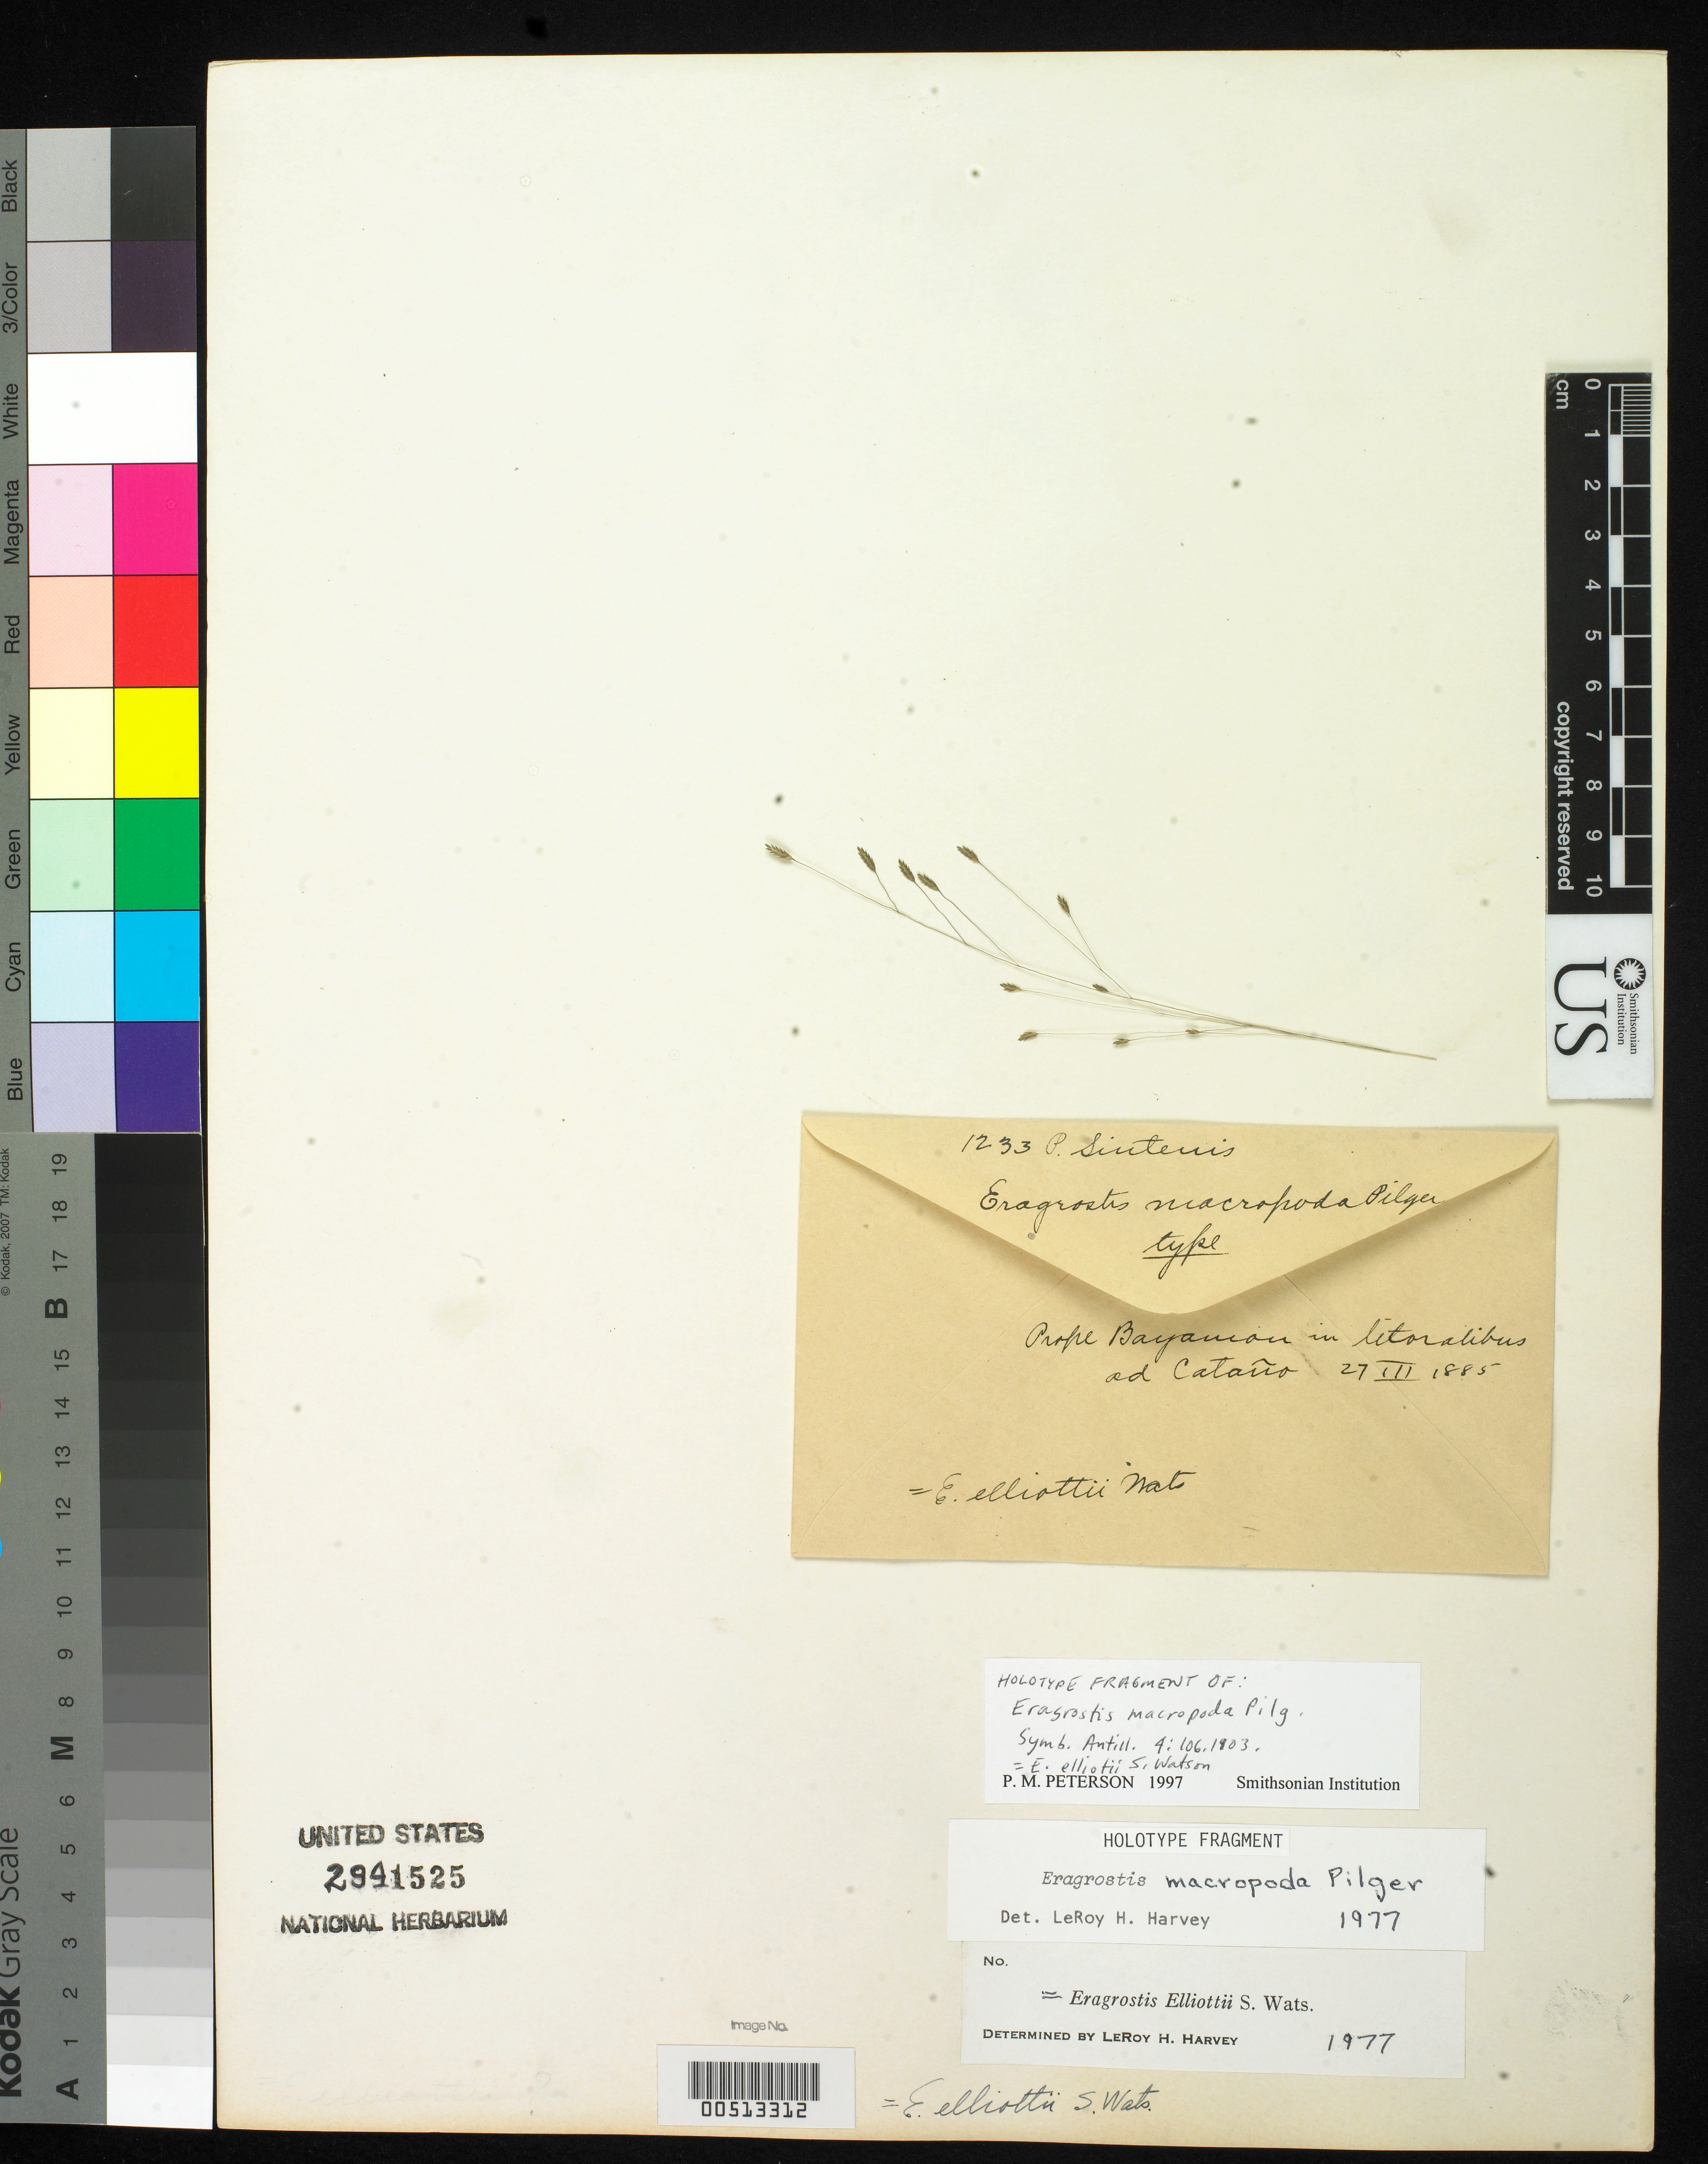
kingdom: Plantae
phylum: Tracheophyta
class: Liliopsida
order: Poales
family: Poaceae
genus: Eragrostis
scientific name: Eragrostis macropoda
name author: Pilg.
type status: Type Fragment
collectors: P. Sintenis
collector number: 1233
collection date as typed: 27 Mar 1885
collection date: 1885-03-27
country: Puerto Rico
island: Greater Antilles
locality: Prope Bayamon, in litoralibus as catano [Near Bayamon, along seashore as (?) Catano.].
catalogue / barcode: US 2941525